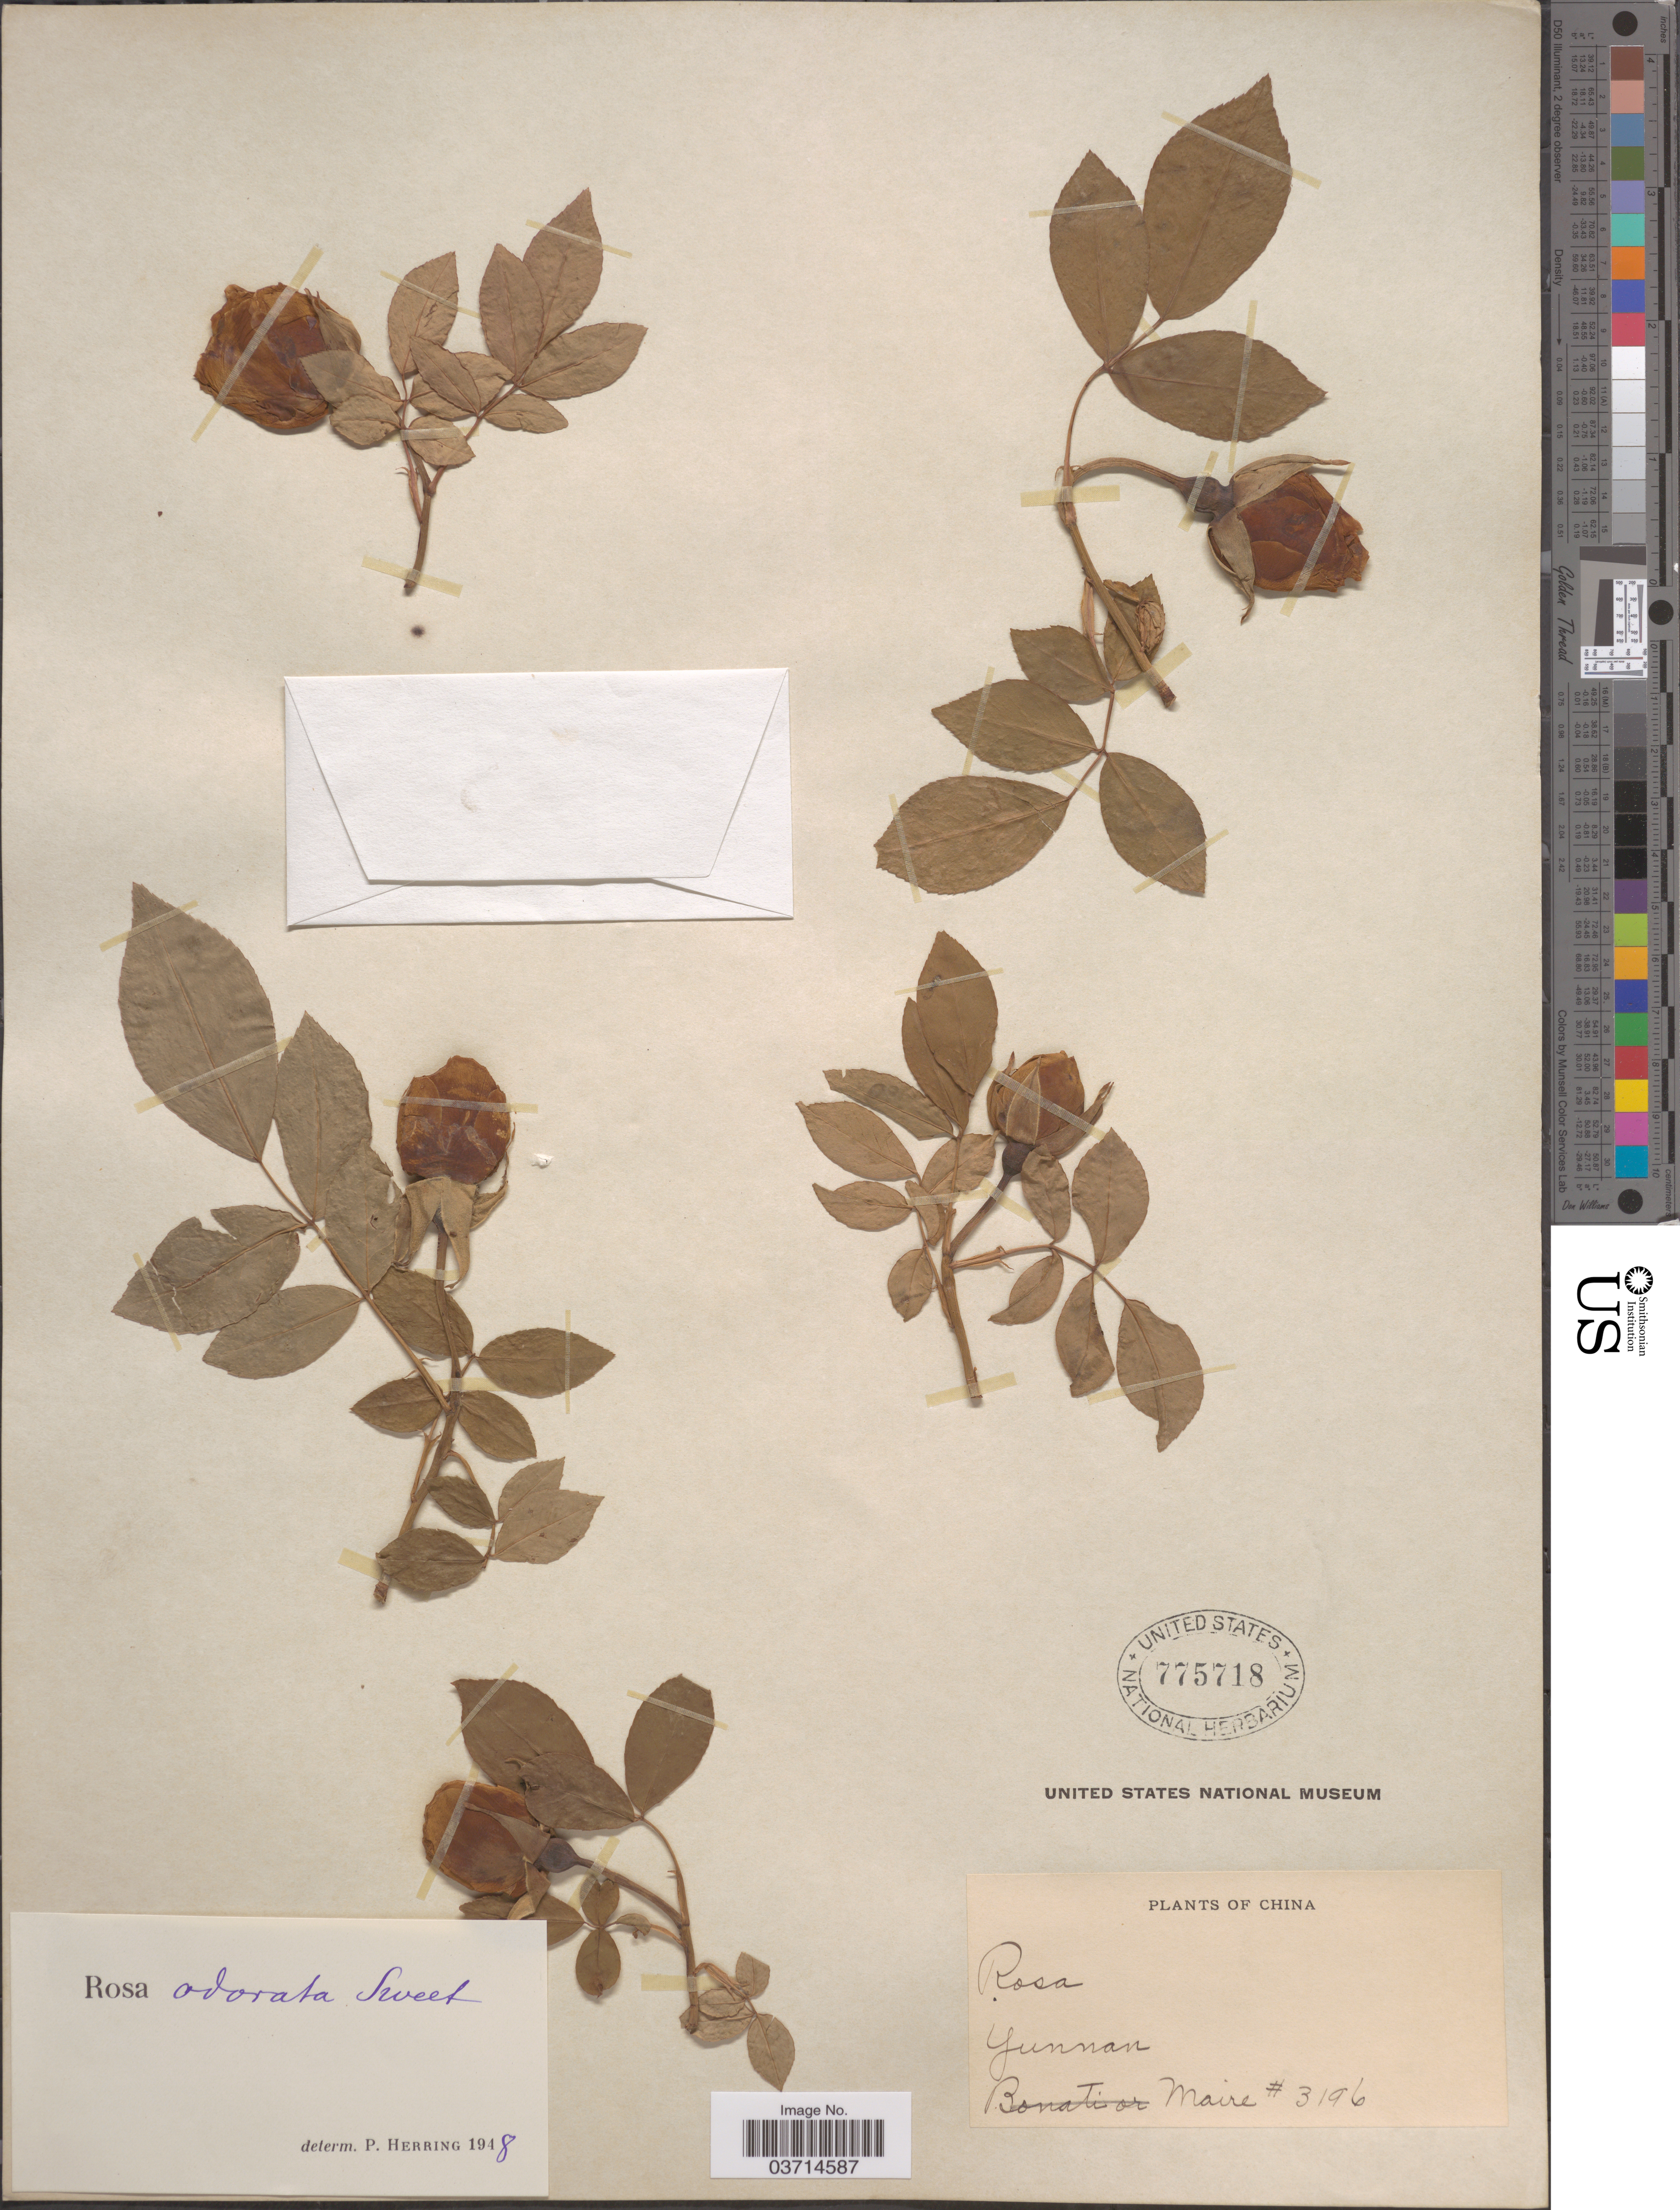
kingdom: Plantae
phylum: Tracheophyta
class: Magnoliopsida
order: Rosales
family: Rosaceae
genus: Rosa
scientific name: Rosa x odorata var. gigantea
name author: (Collett ex Crép.) Rehder & E.H. Wilson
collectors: Maire, --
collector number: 3196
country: China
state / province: Yunnan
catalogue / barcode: US 775718